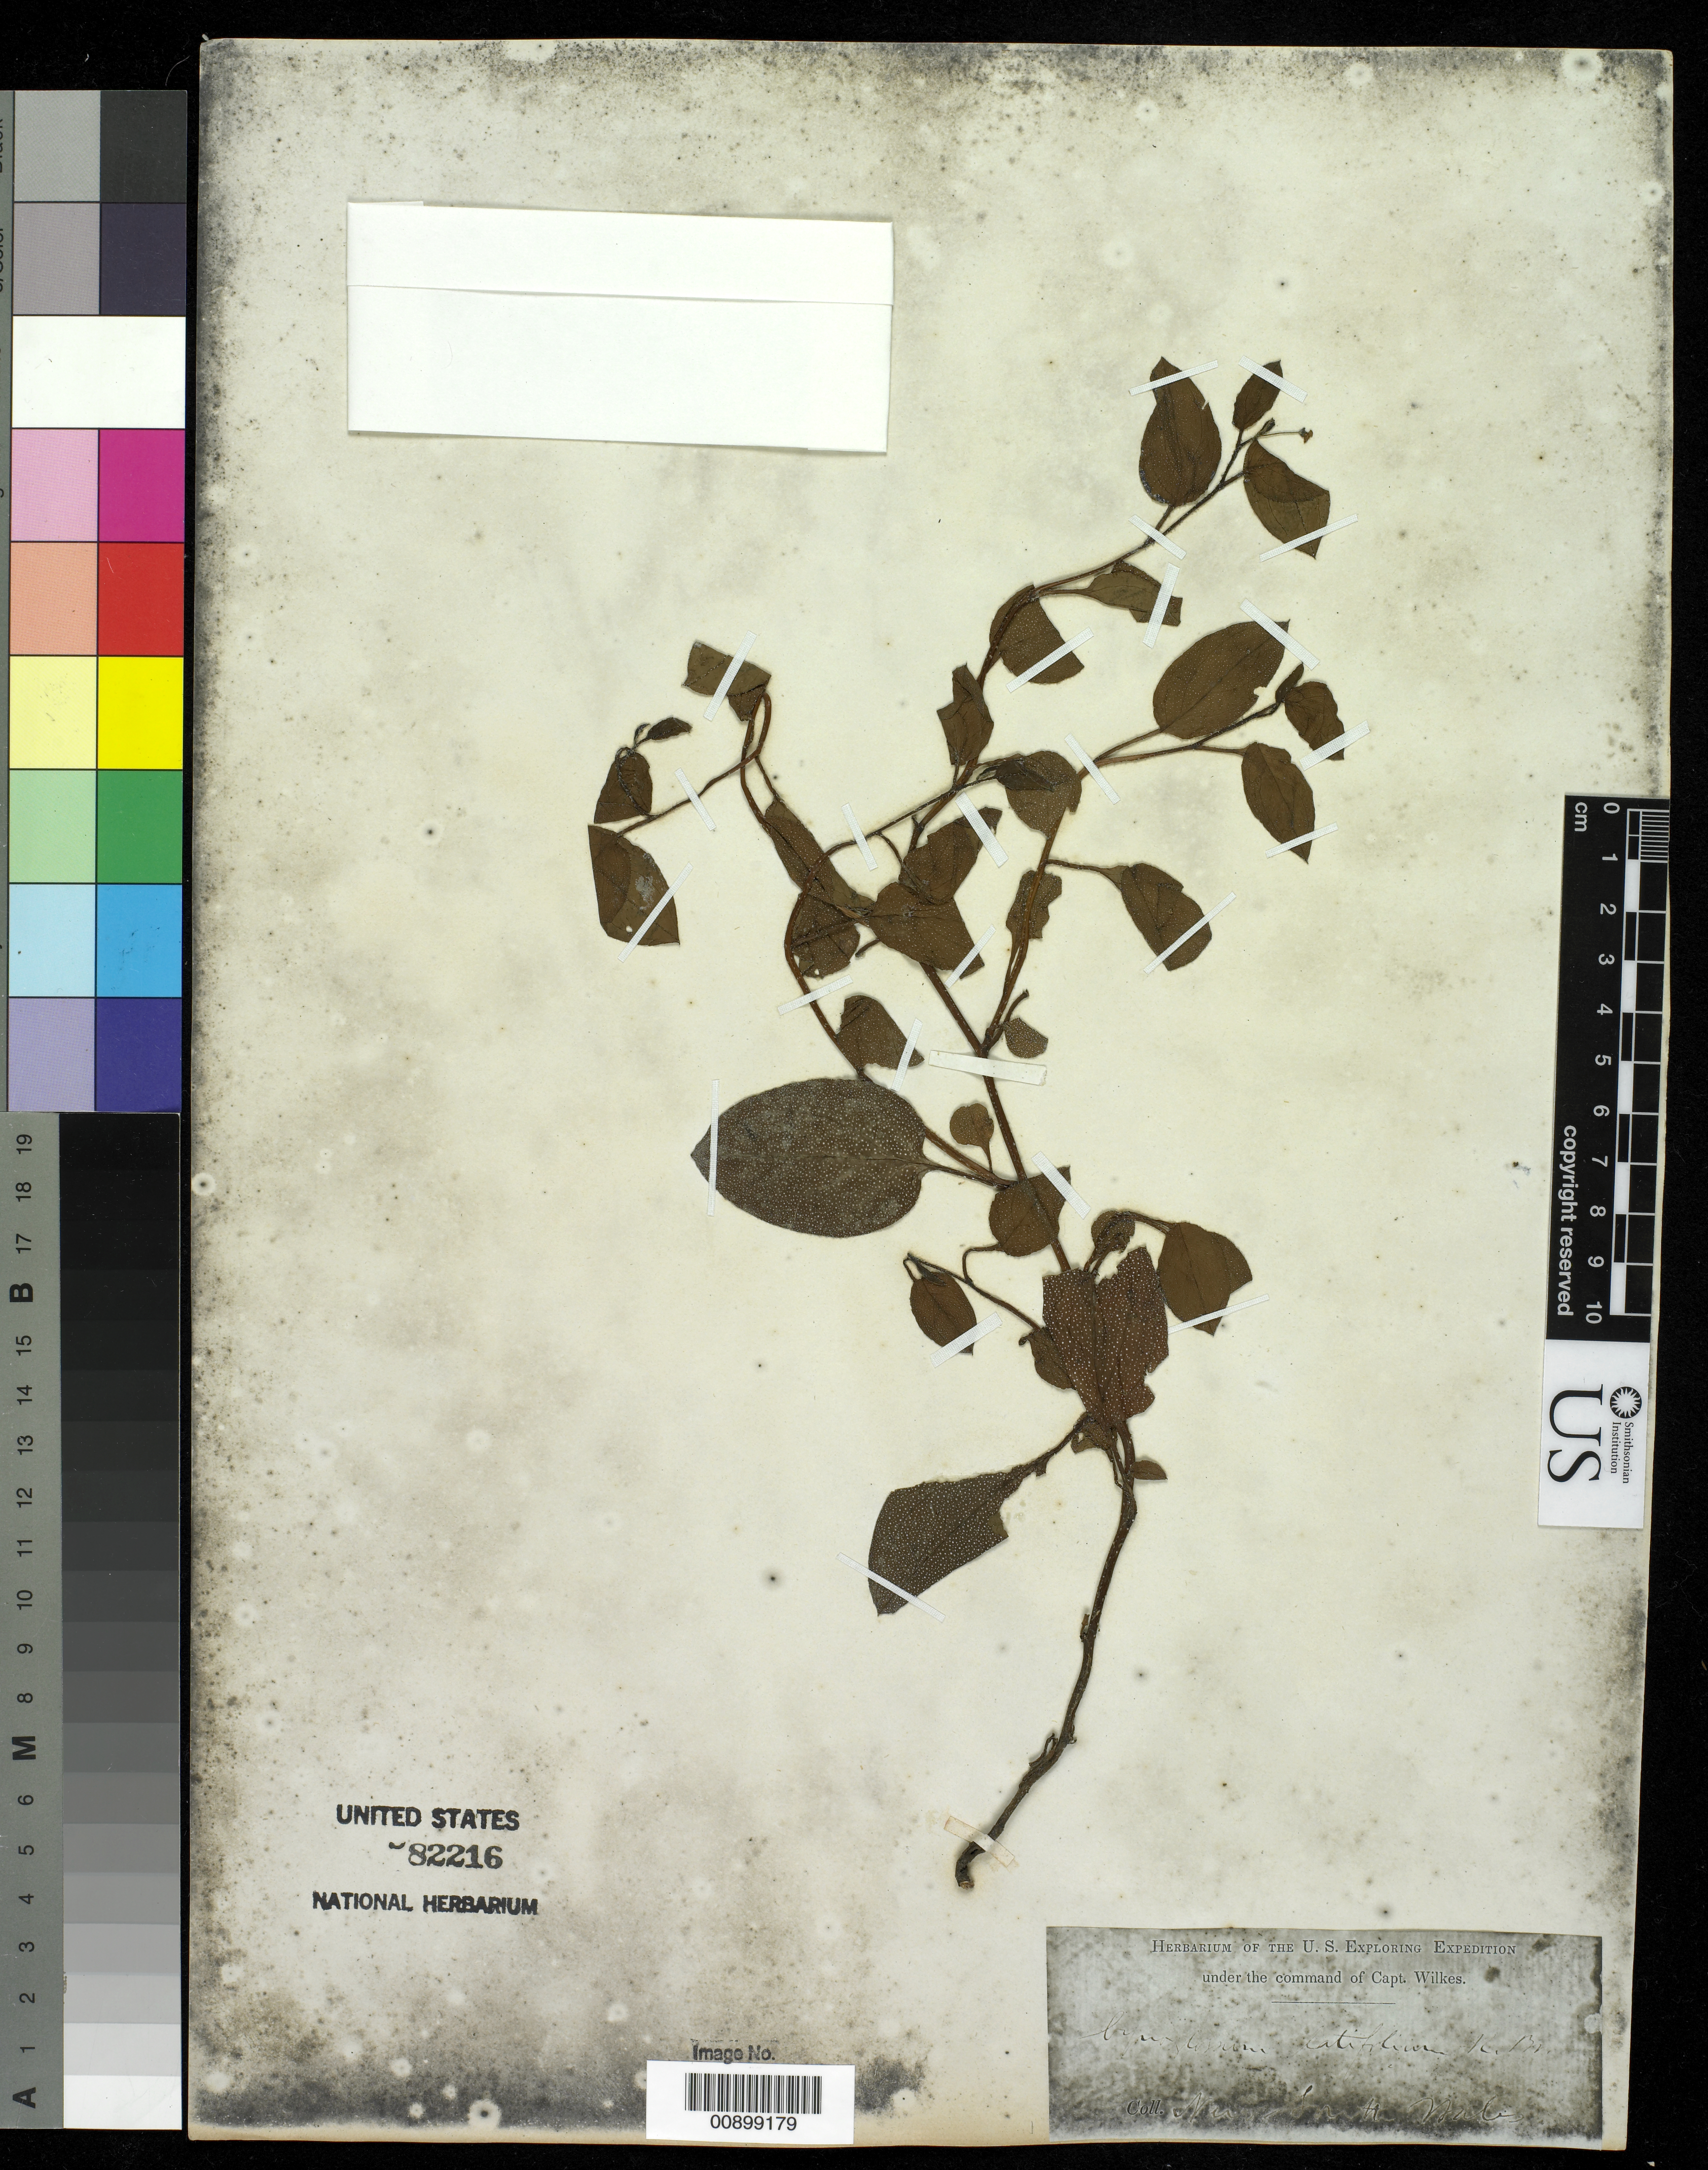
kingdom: Plantae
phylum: Tracheophyta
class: Magnoliopsida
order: Boraginales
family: Boraginaceae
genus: Cynoglossum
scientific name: Cynoglossum latifolium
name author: R. Br.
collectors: Wilkes Explor. Exped.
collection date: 1838/1842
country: Australia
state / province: New South Wales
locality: New South Wales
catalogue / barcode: US 82216